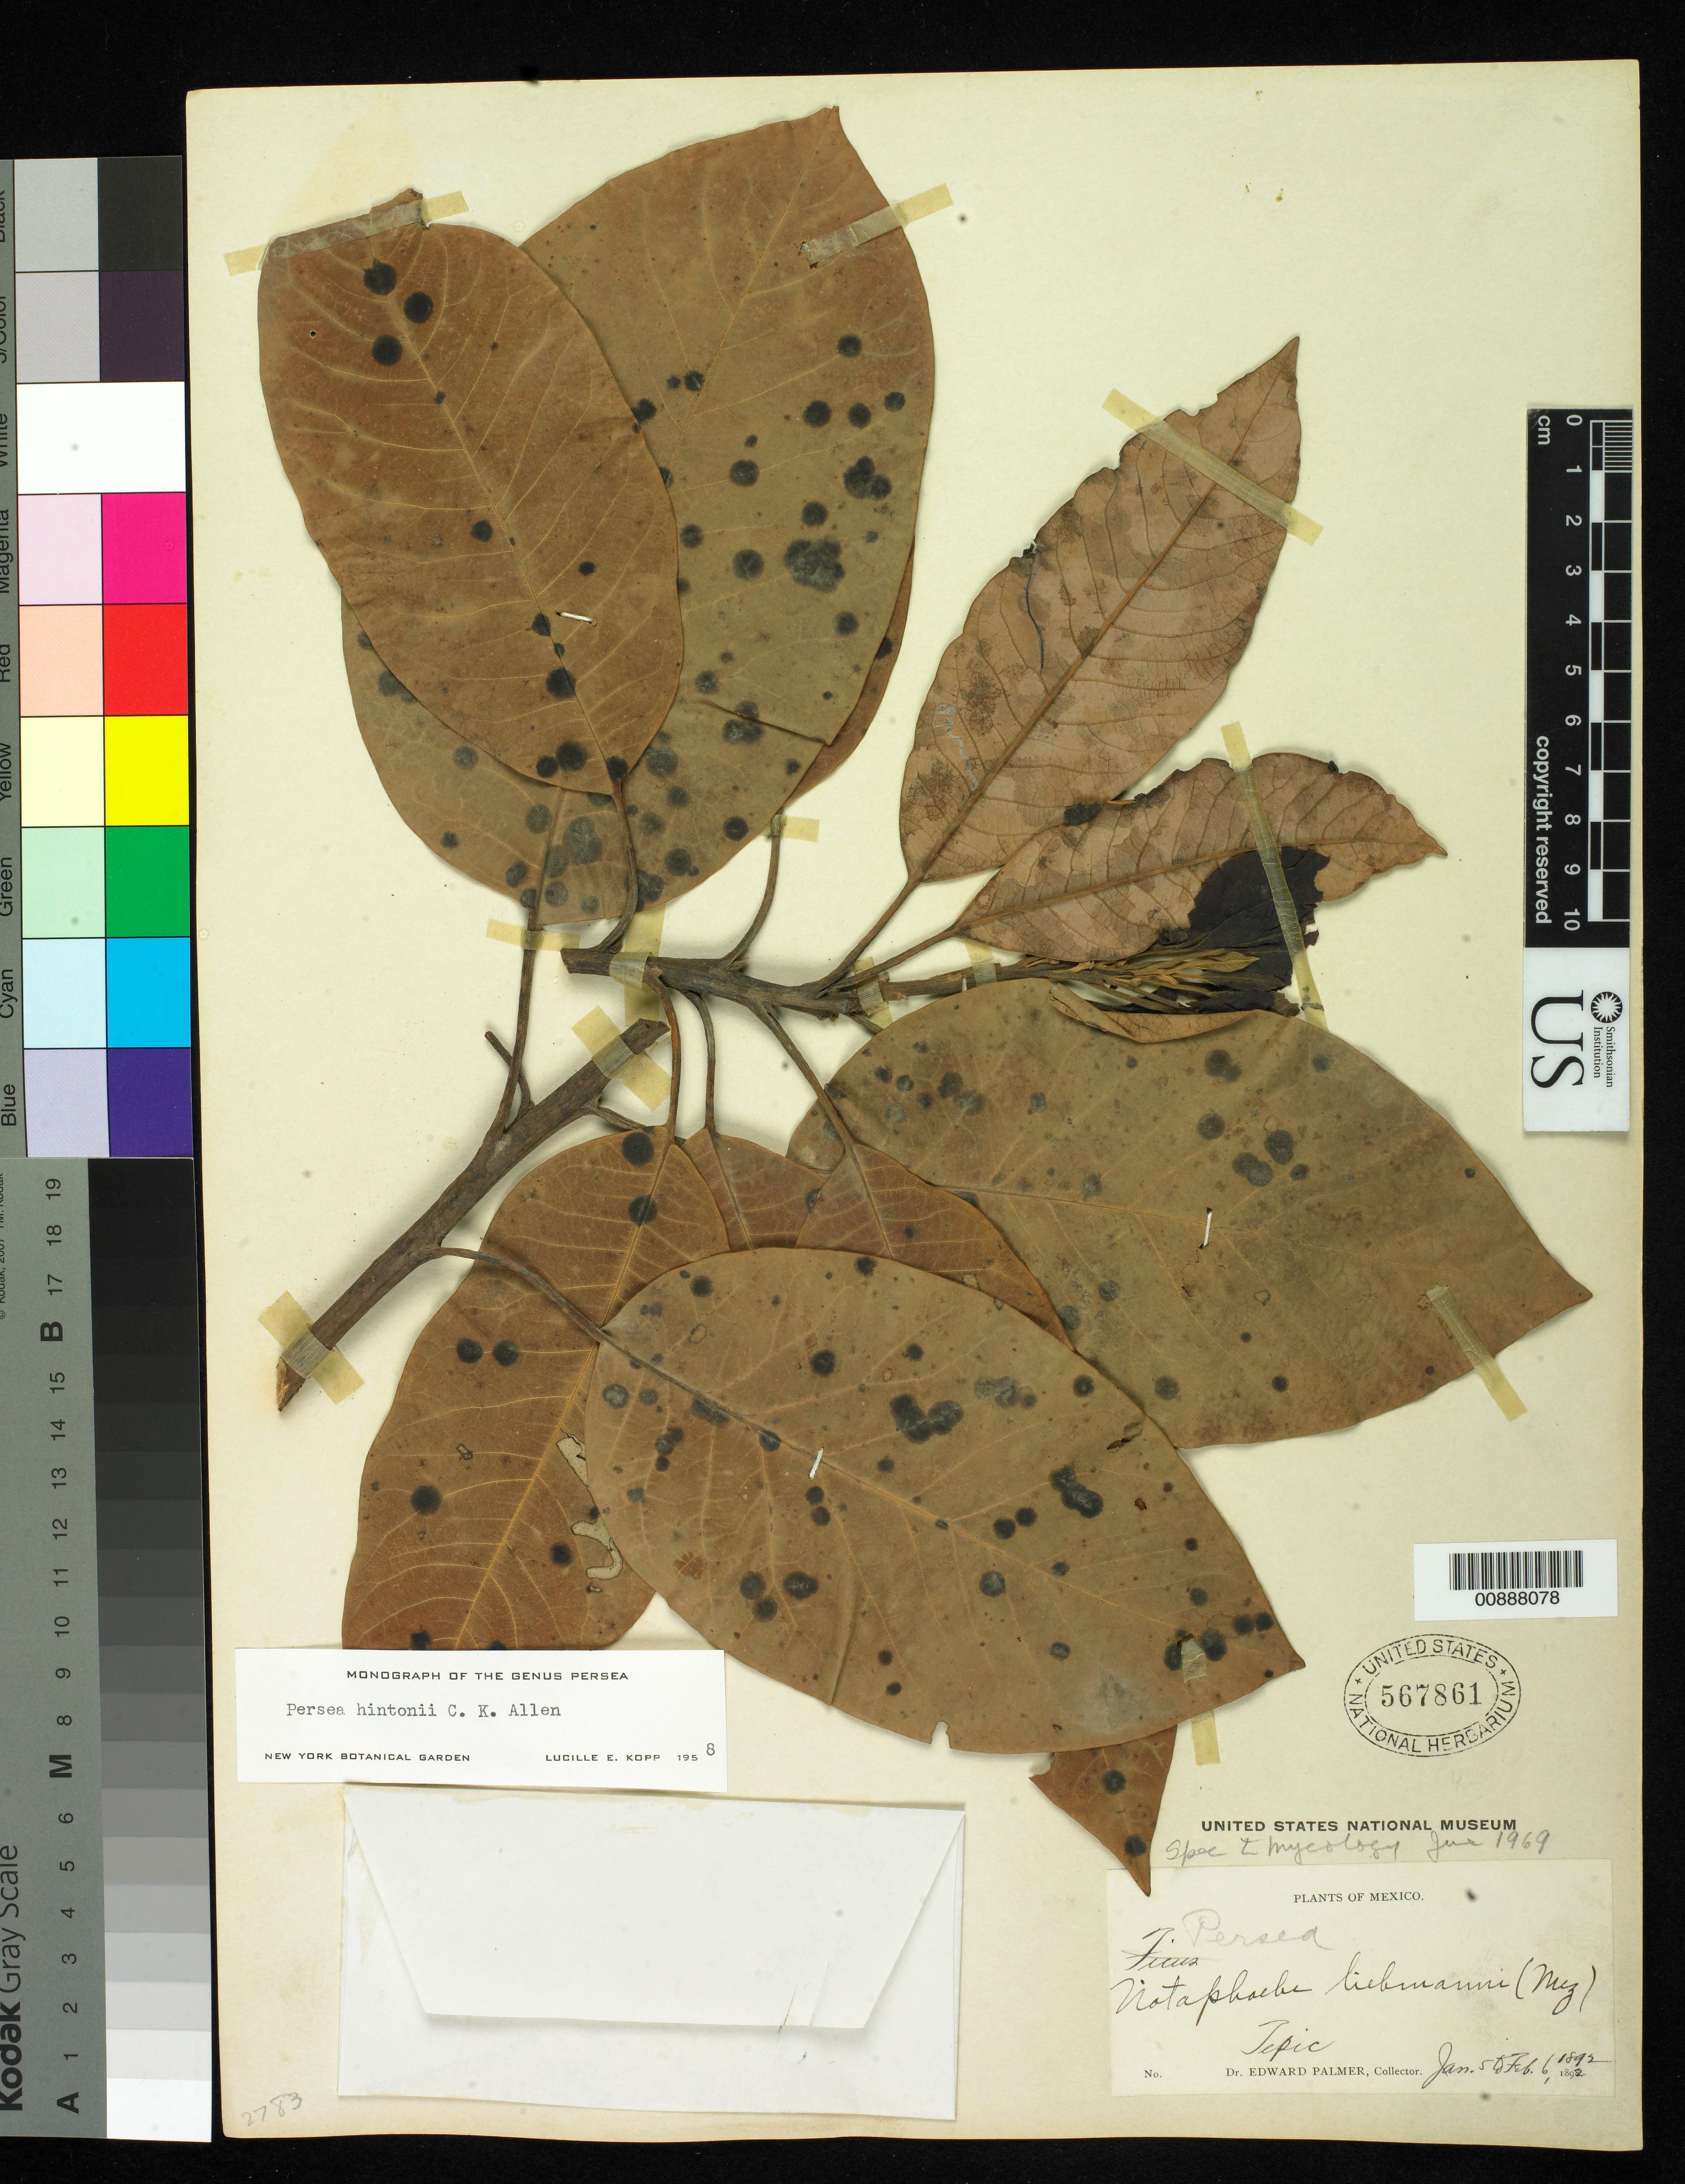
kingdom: Plantae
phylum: Tracheophyta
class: Magnoliopsida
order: Laurales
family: Lauraceae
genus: Persea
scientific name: Persea hintonii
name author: C.K. Allen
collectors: E. Palmer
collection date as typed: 05 Jan 1892 to 06 Feb 1892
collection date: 1892-01-05/1892-02-06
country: Mexico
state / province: Nayarit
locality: Tepic, Nayarit.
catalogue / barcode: US 567861